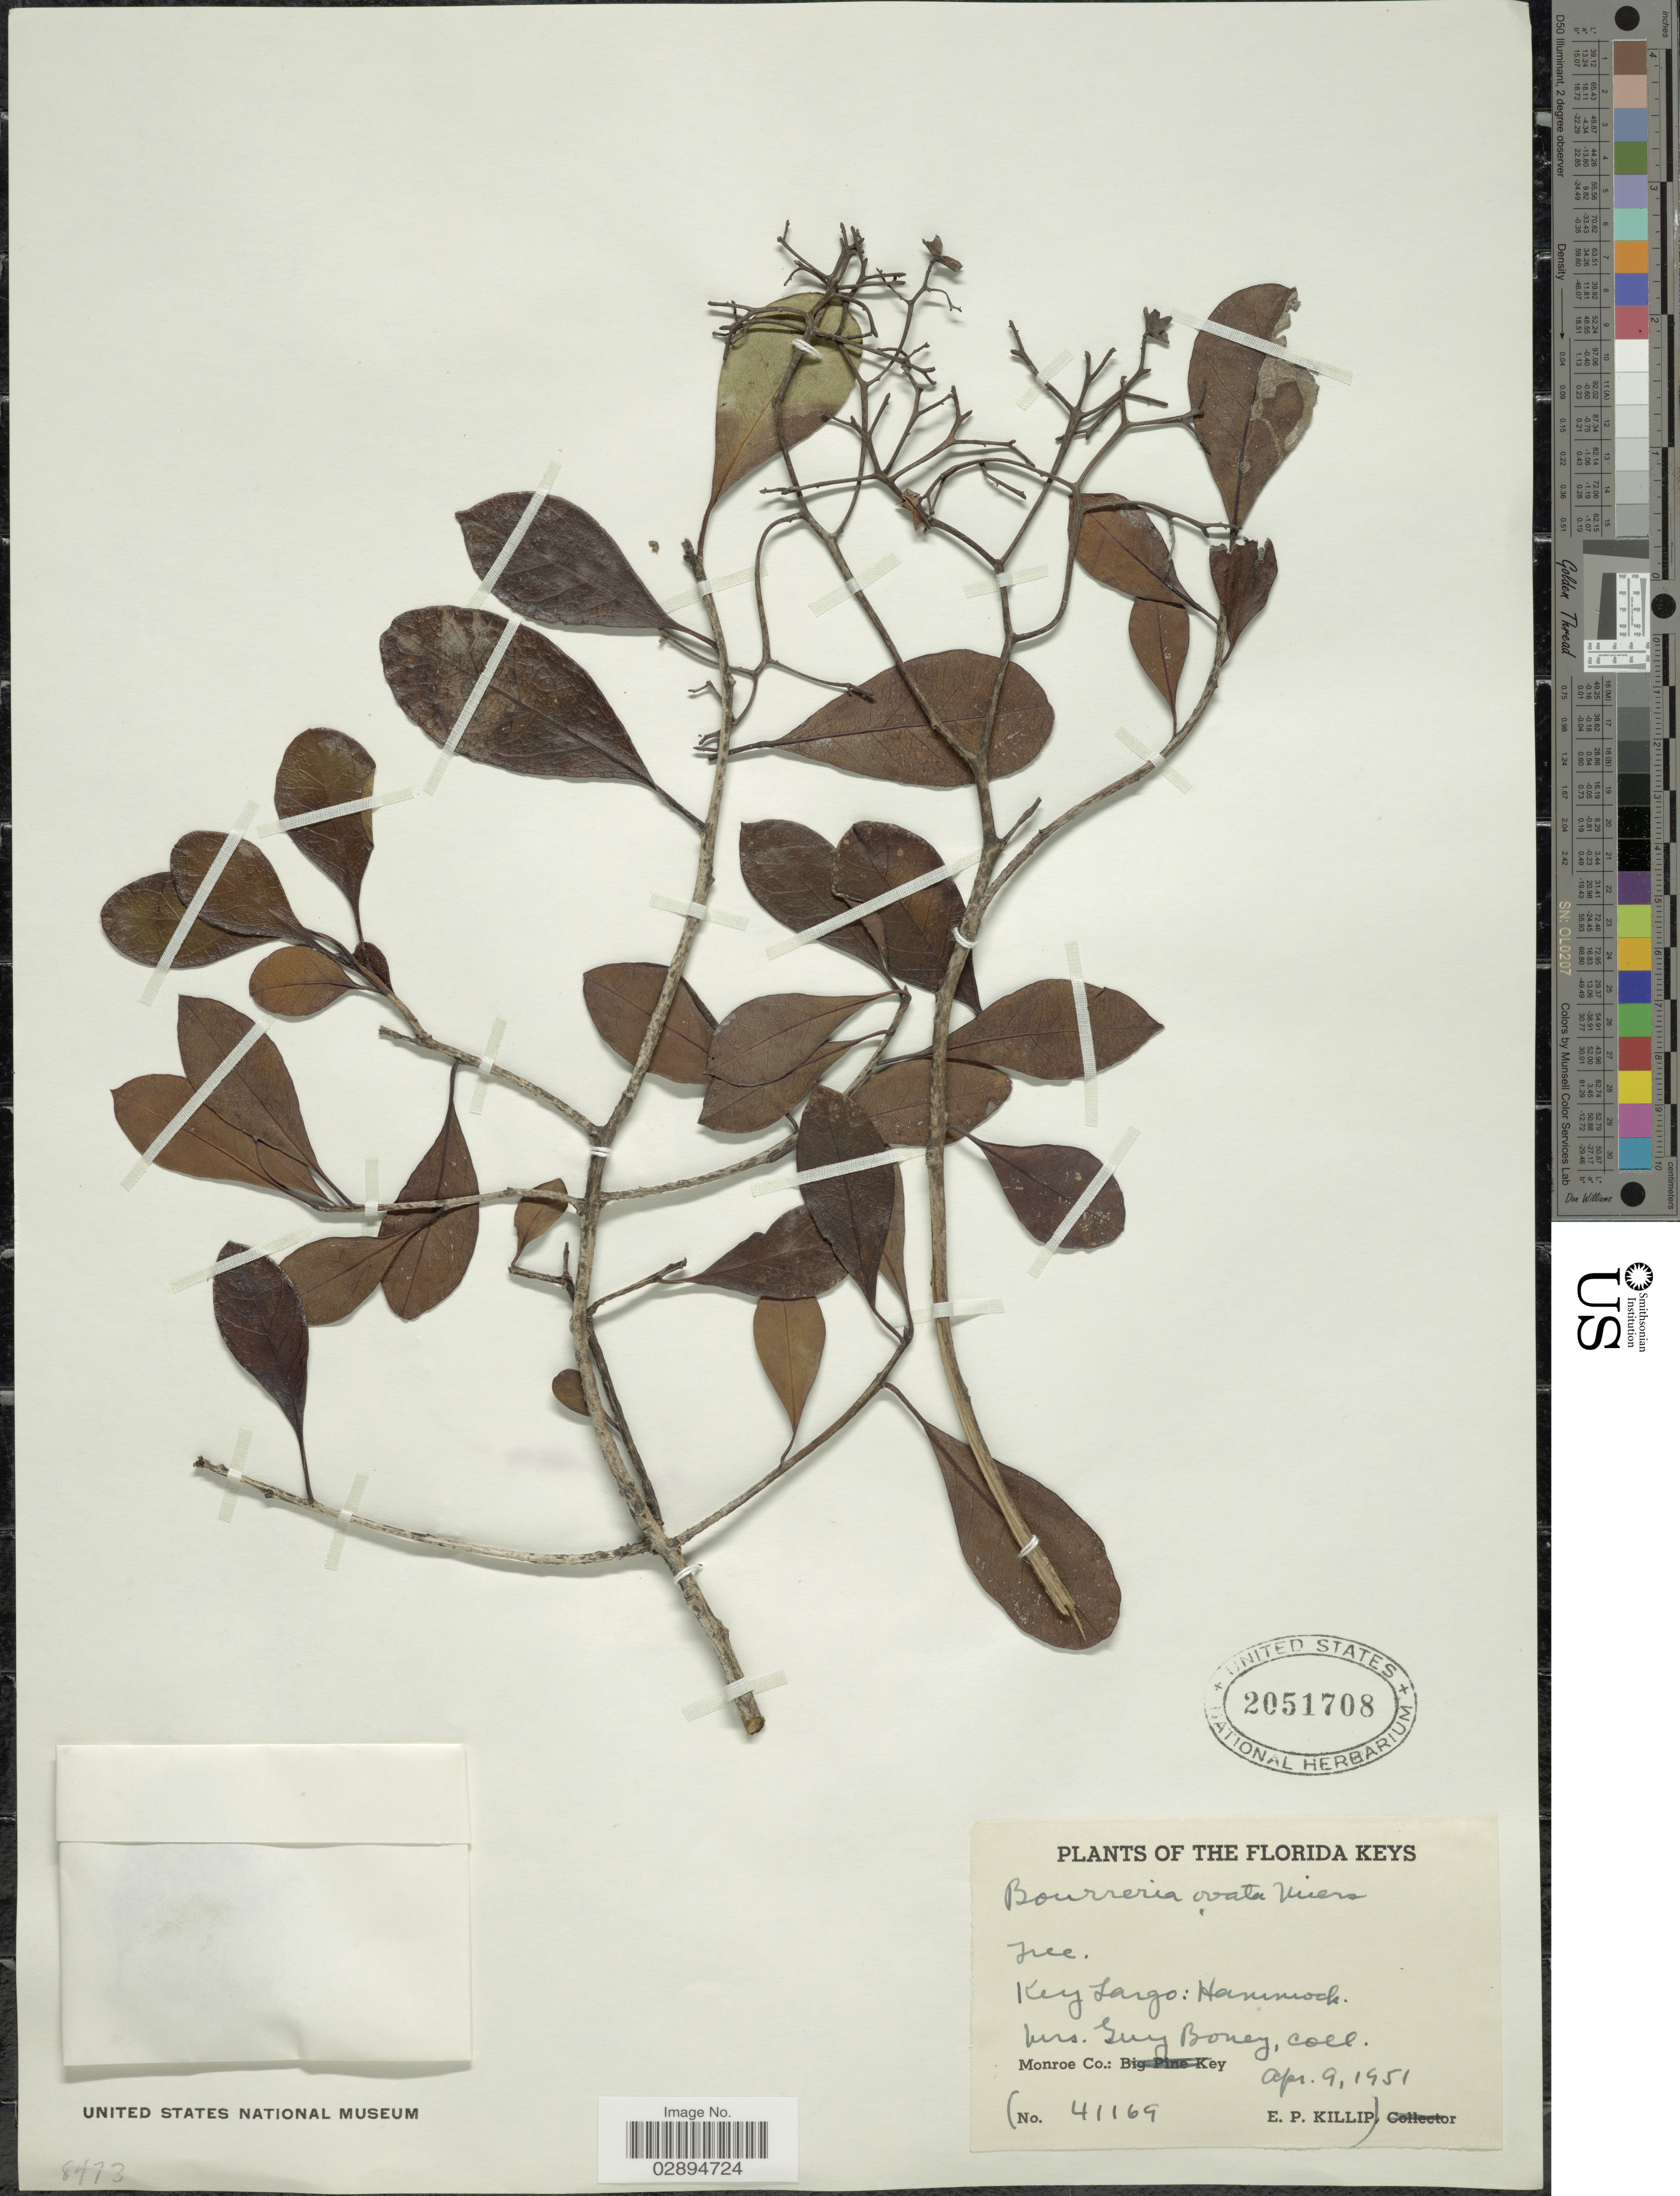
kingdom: Plantae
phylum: Tracheophyta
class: Magnoliopsida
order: Boraginales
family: Ehretiaceae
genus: Bourreria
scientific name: Bourreria ovata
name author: Miers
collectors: G. Boney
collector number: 41169?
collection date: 1951-04-09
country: United States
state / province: Florida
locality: The Florida Keys. Key Largo. Hammock. Monroe Co.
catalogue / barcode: US 2051708